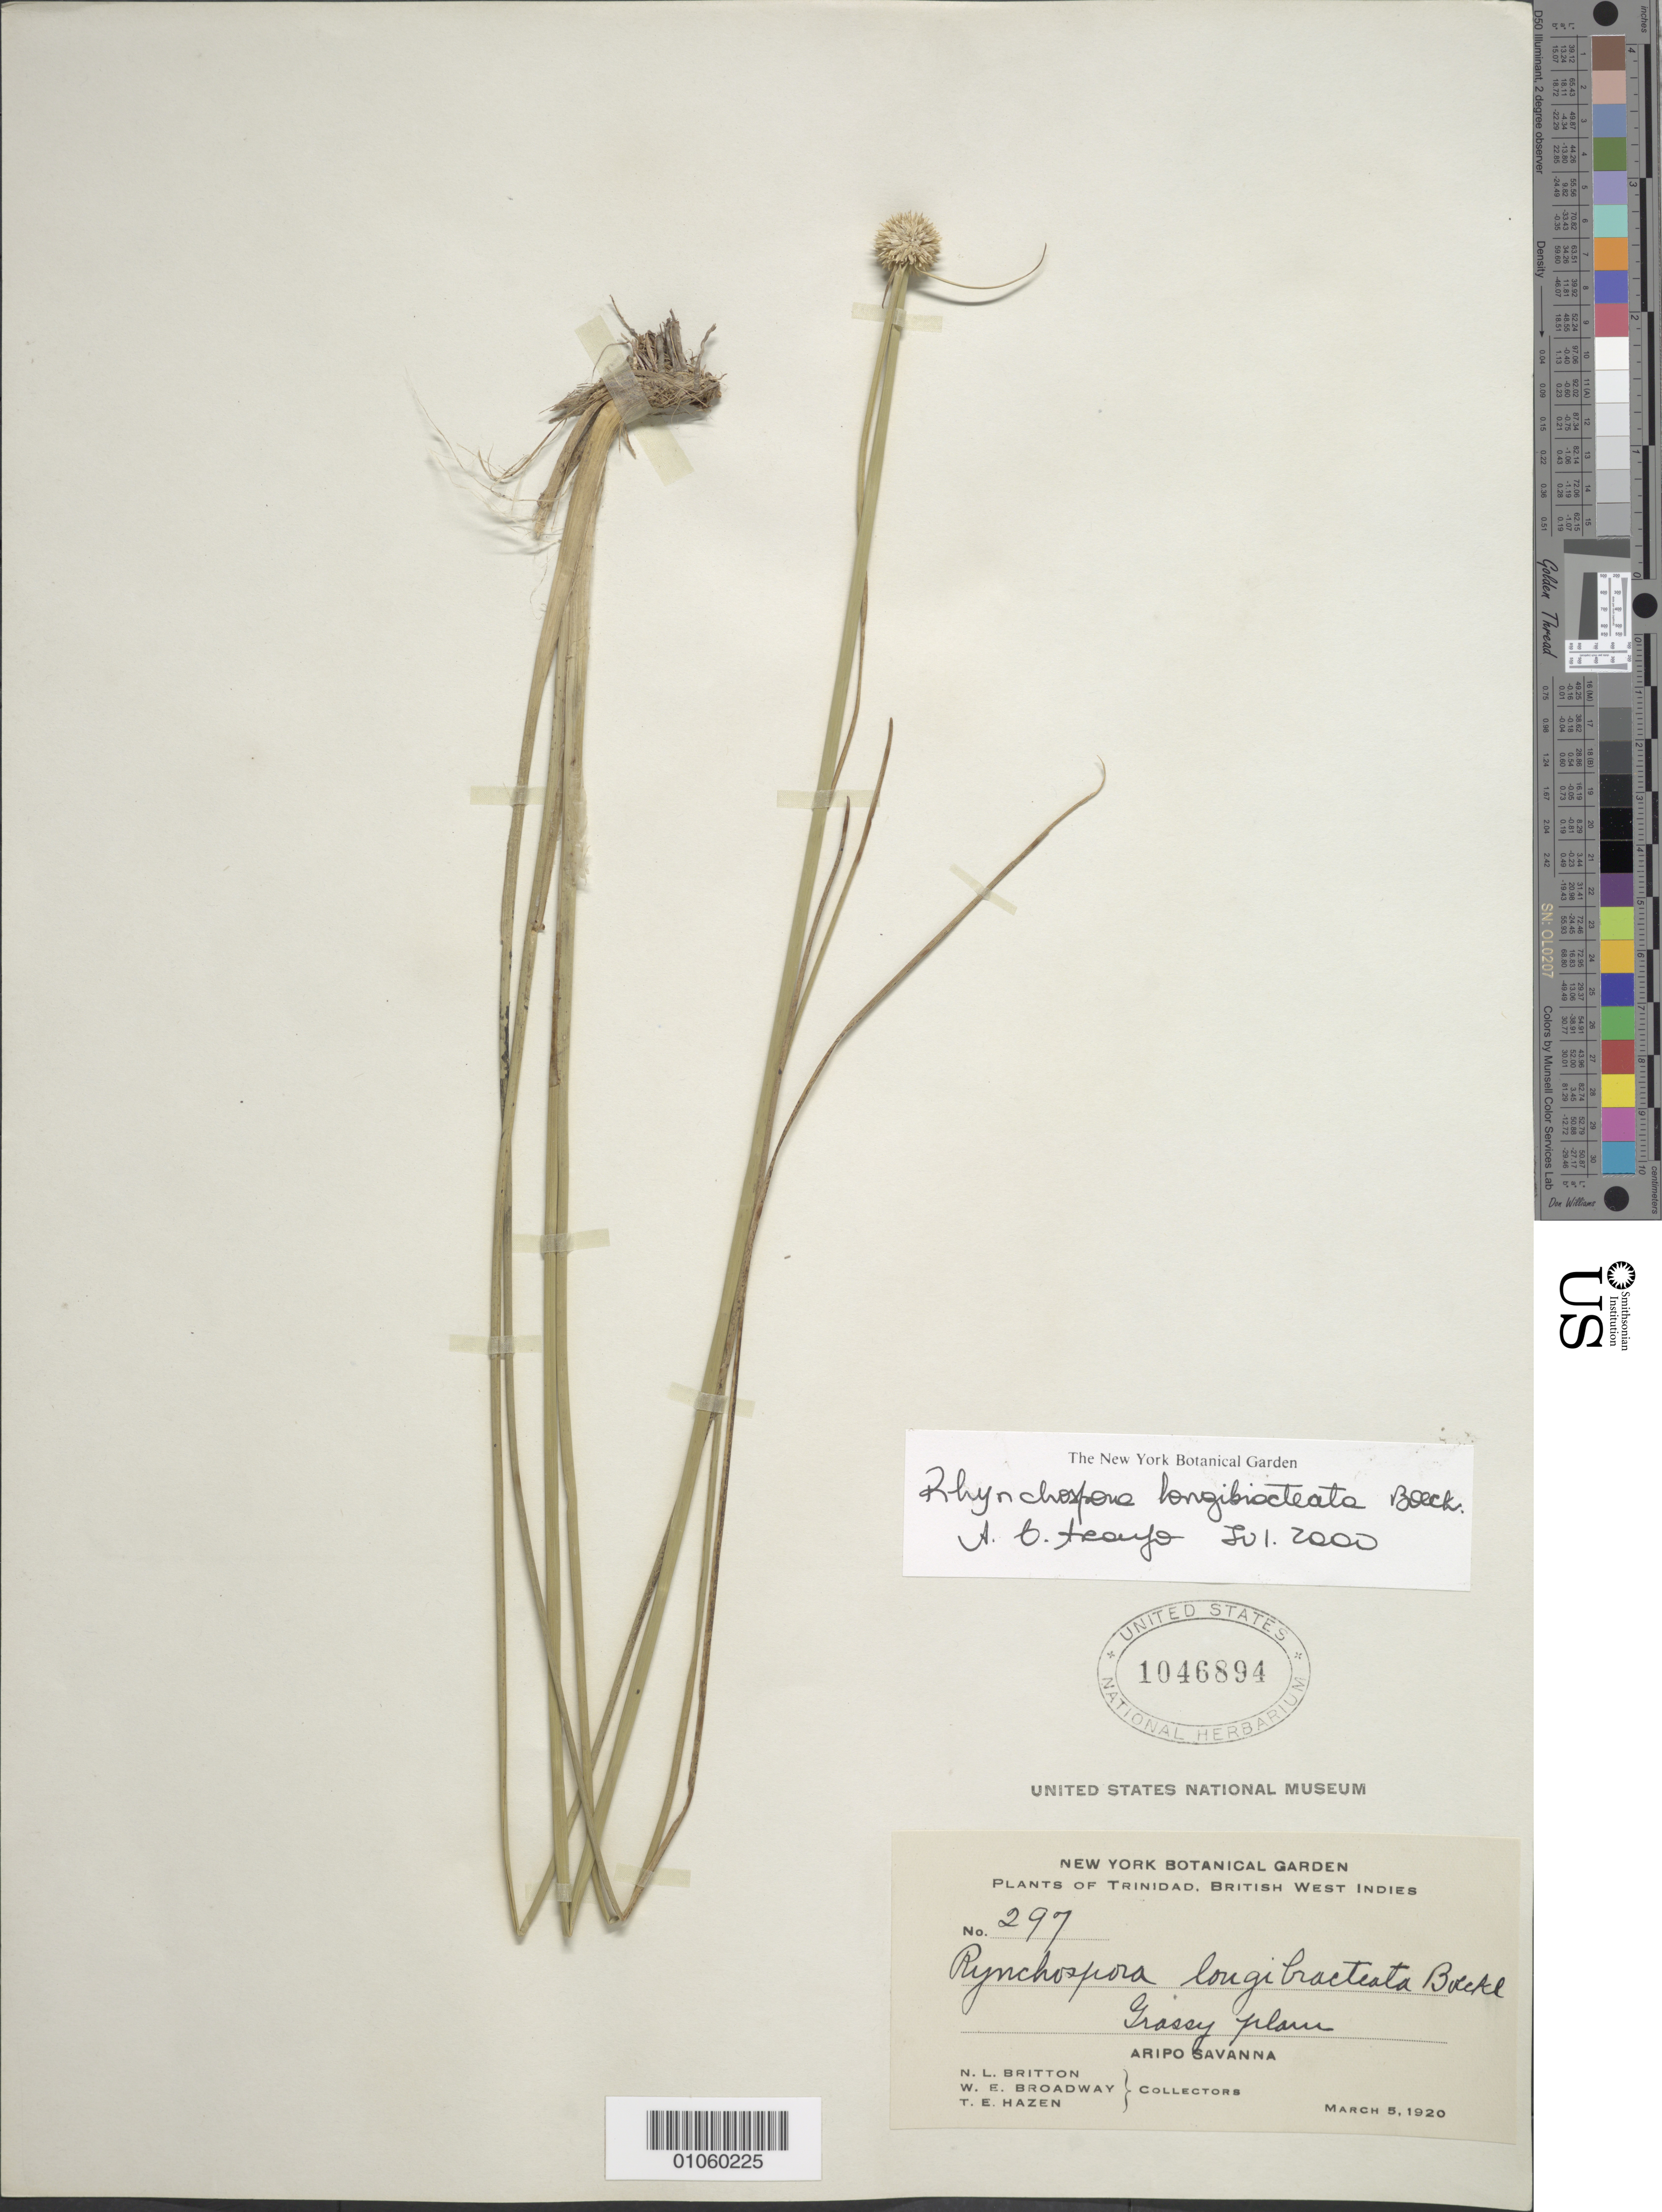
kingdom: Plantae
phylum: Tracheophyta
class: Liliopsida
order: Poales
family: Cyperaceae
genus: Rhynchospora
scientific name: Rhynchospora longibracteata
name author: Boeckeler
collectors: W. E. Broadway & T. E. Hazen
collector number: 297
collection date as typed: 05 Mar 1920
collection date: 1920-03-05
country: Trinidad and Tobago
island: Trinidad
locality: Aripo Savanna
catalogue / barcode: US 1046894